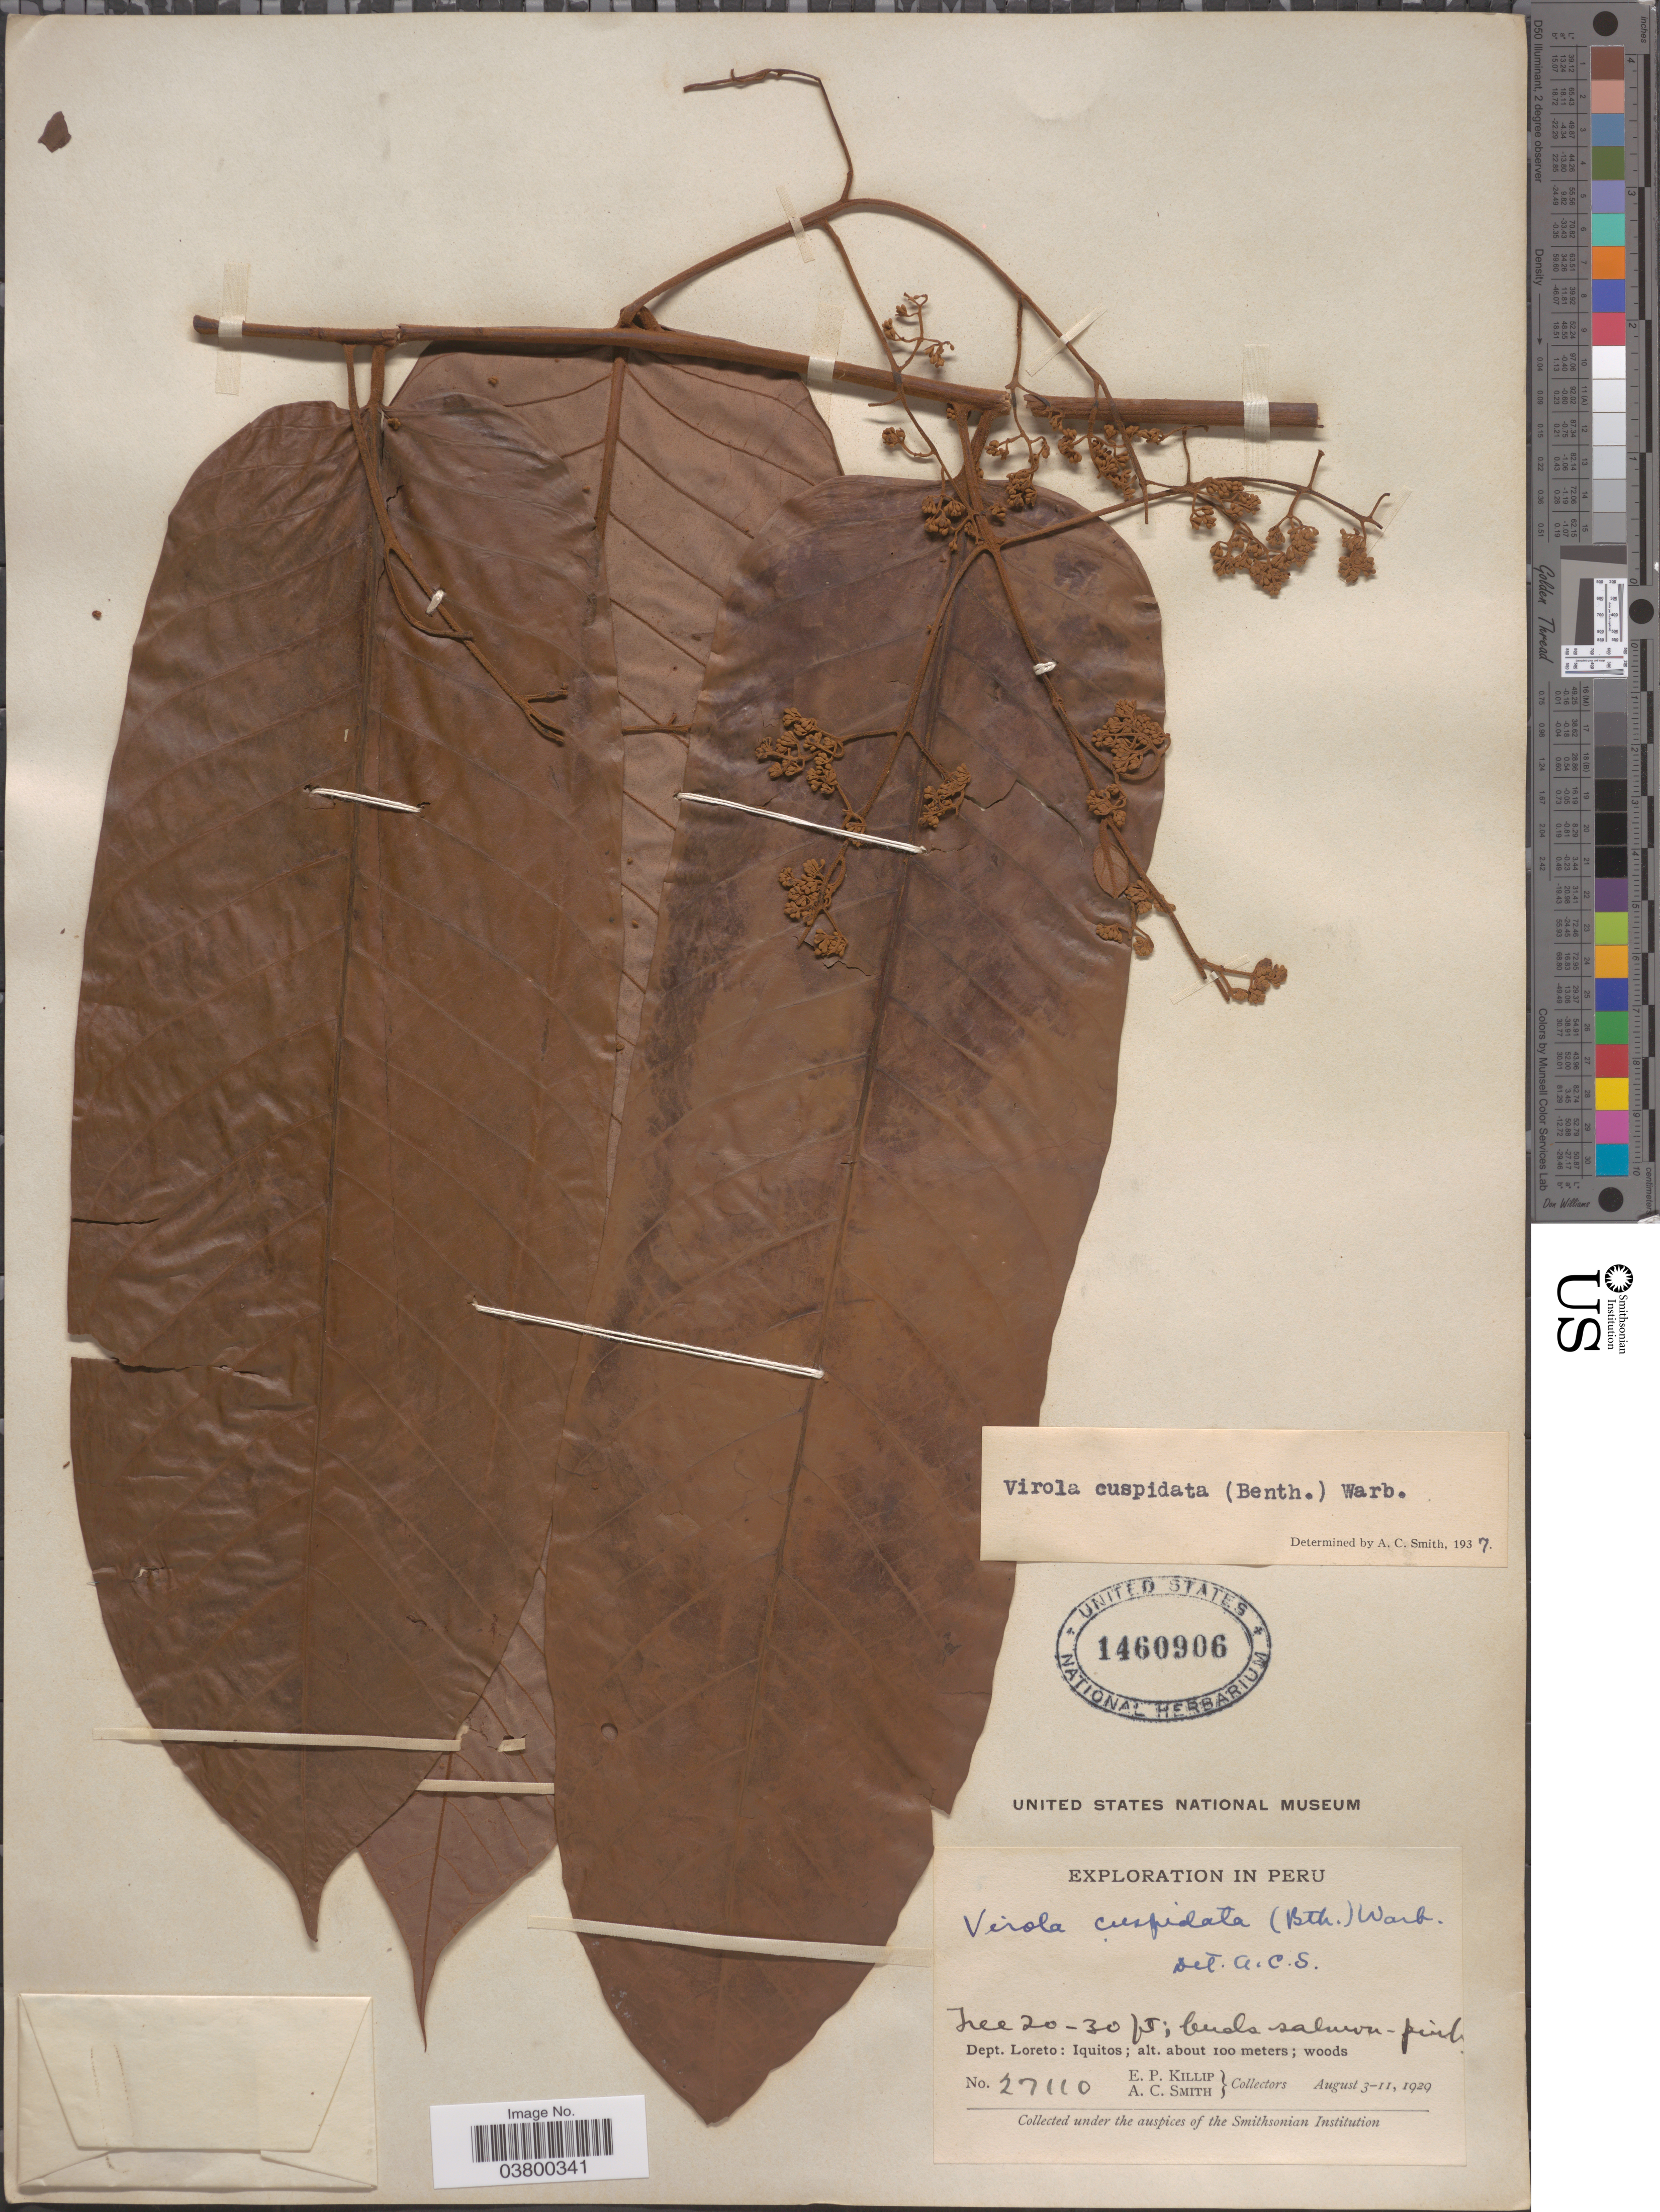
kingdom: Plantae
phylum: Tracheophyta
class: Magnoliopsida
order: Magnoliales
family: Myristicaceae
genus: Virola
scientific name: Virola elongata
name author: (Benth.) Warb.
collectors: E. P. Killip & A. C. Smith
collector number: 27110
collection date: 1929-08-03/1929-08-11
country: Peru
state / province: Loreto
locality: Dept. Loreto: Iquitos.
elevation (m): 100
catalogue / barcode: US 1460906